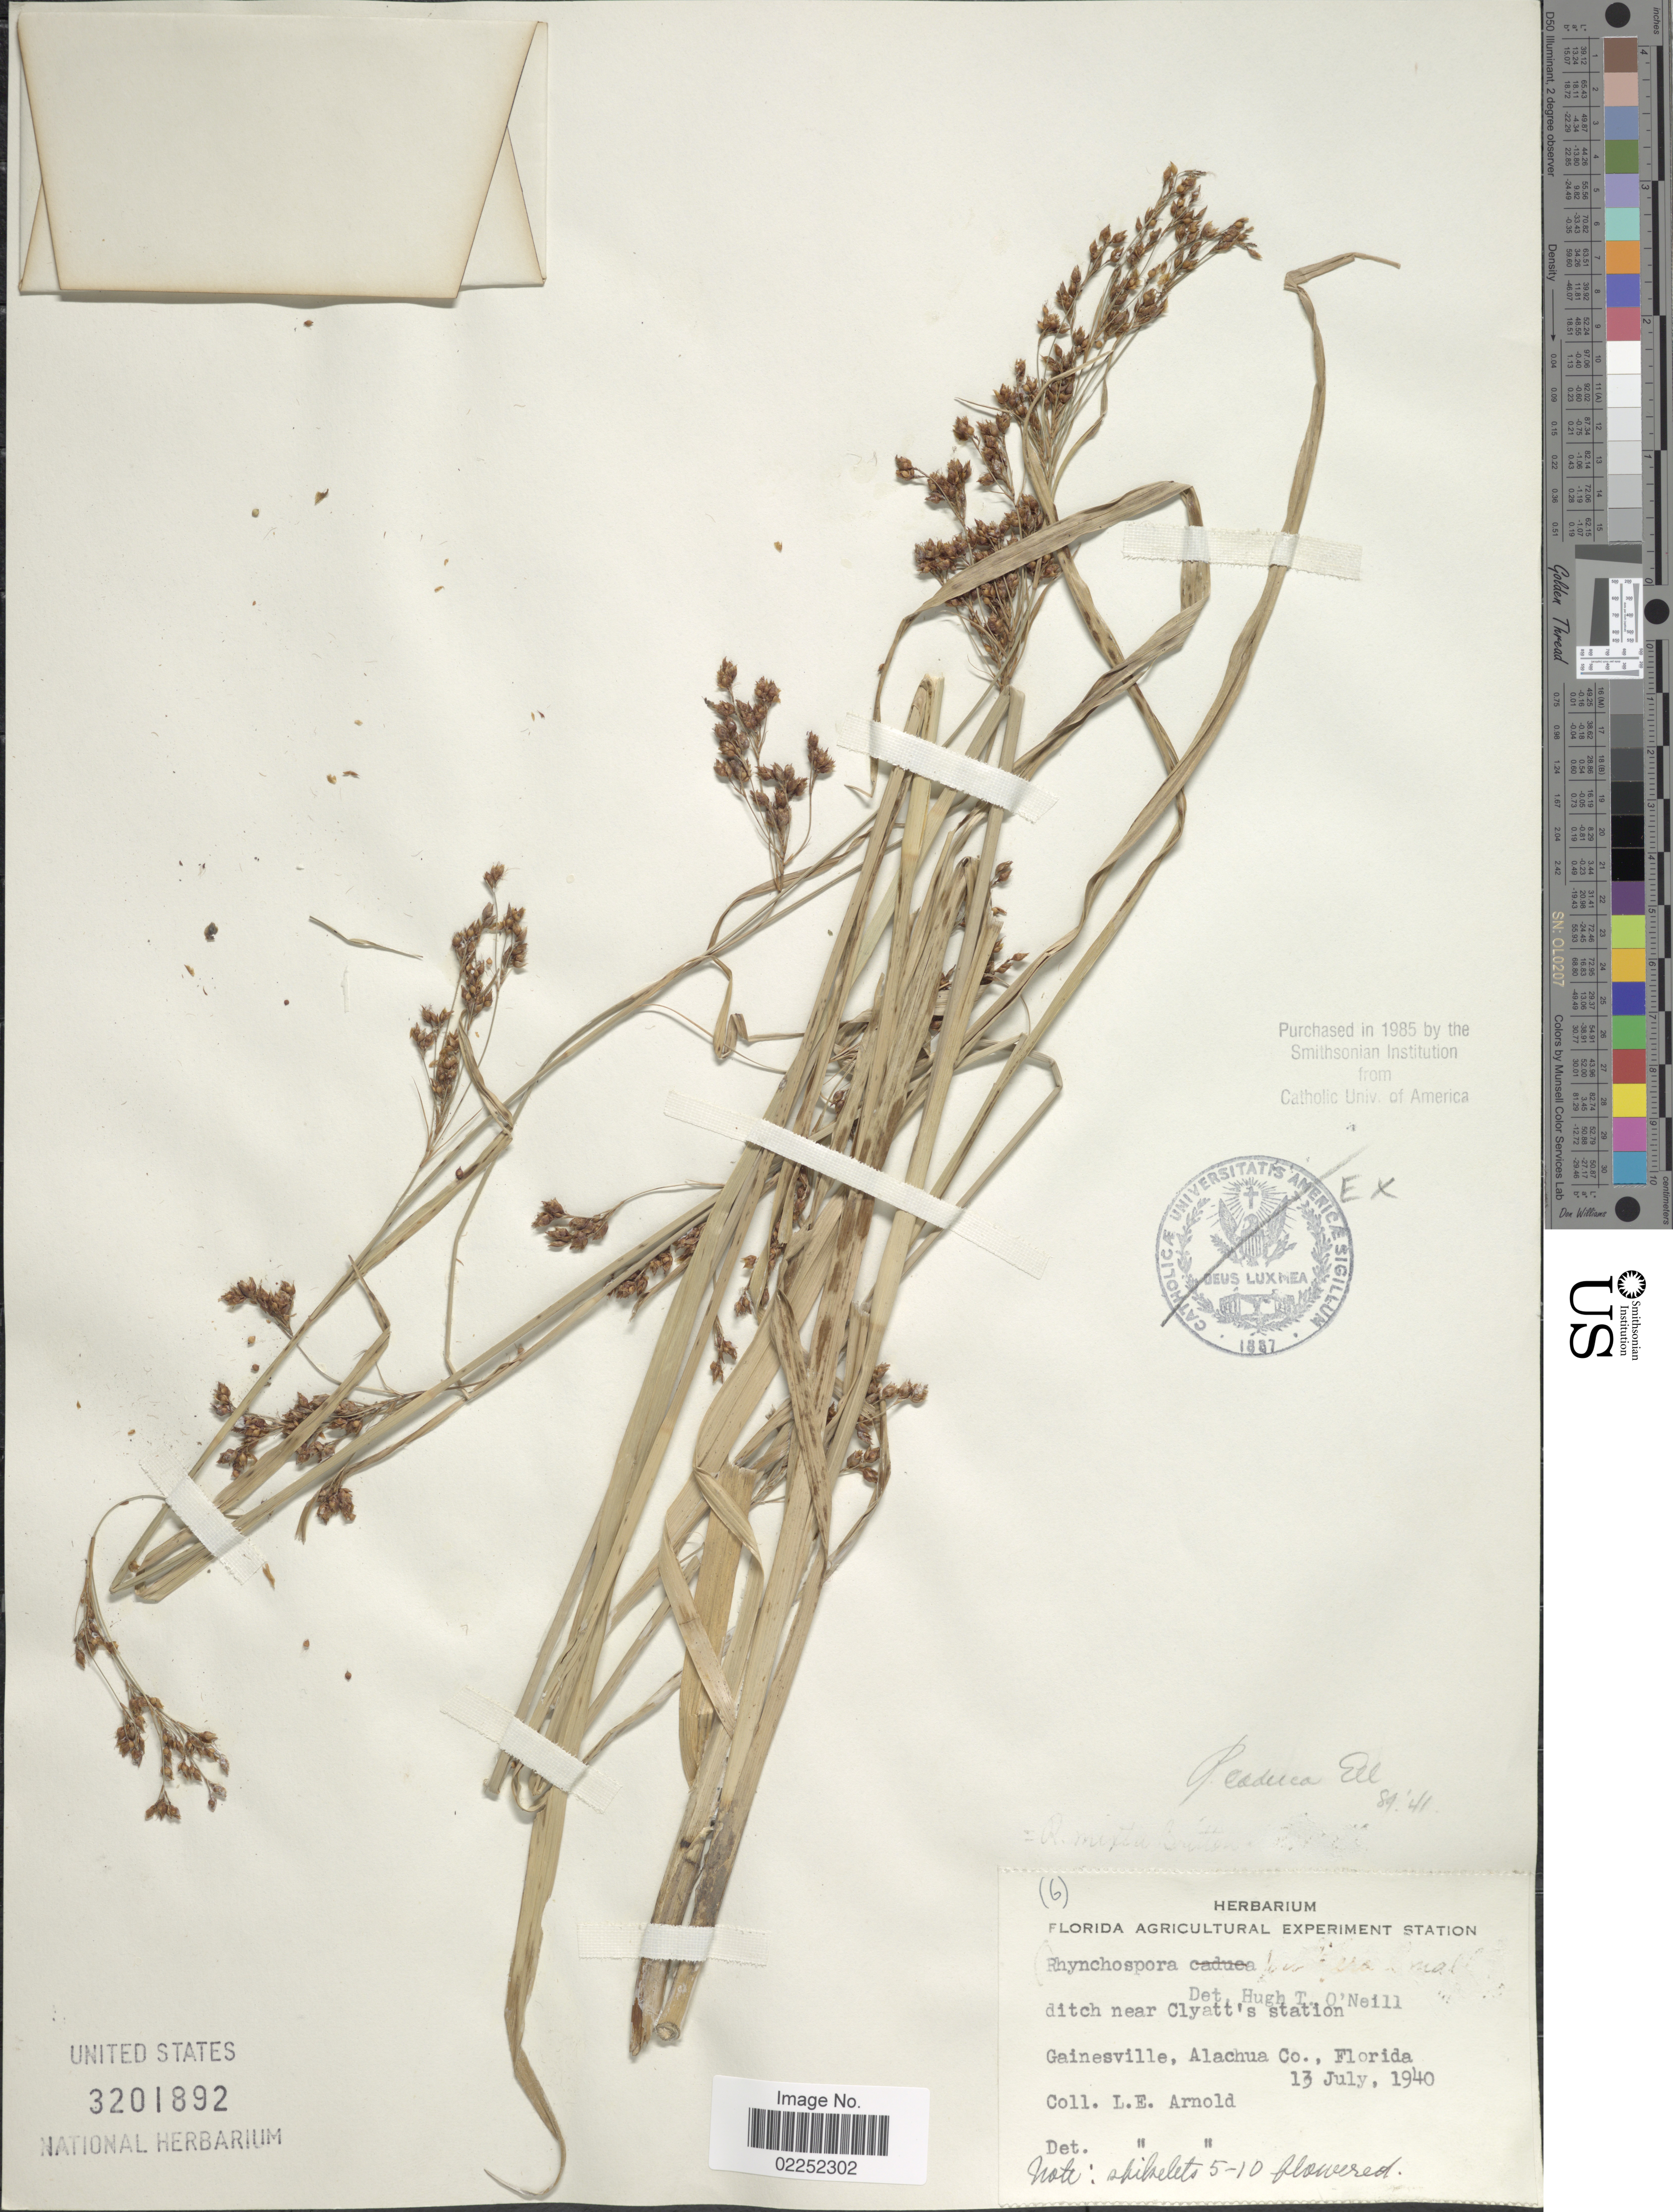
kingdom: Plantae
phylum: Tracheophyta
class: Liliopsida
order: Poales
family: Cyperaceae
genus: Rhynchospora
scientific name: Rhynchospora caduca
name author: Elliott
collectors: L. E. Arnold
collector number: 6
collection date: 1940-07-13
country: United States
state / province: Florida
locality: Ditch near Clyatt's station Gainesville, Alachua Co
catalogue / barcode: US 3201892